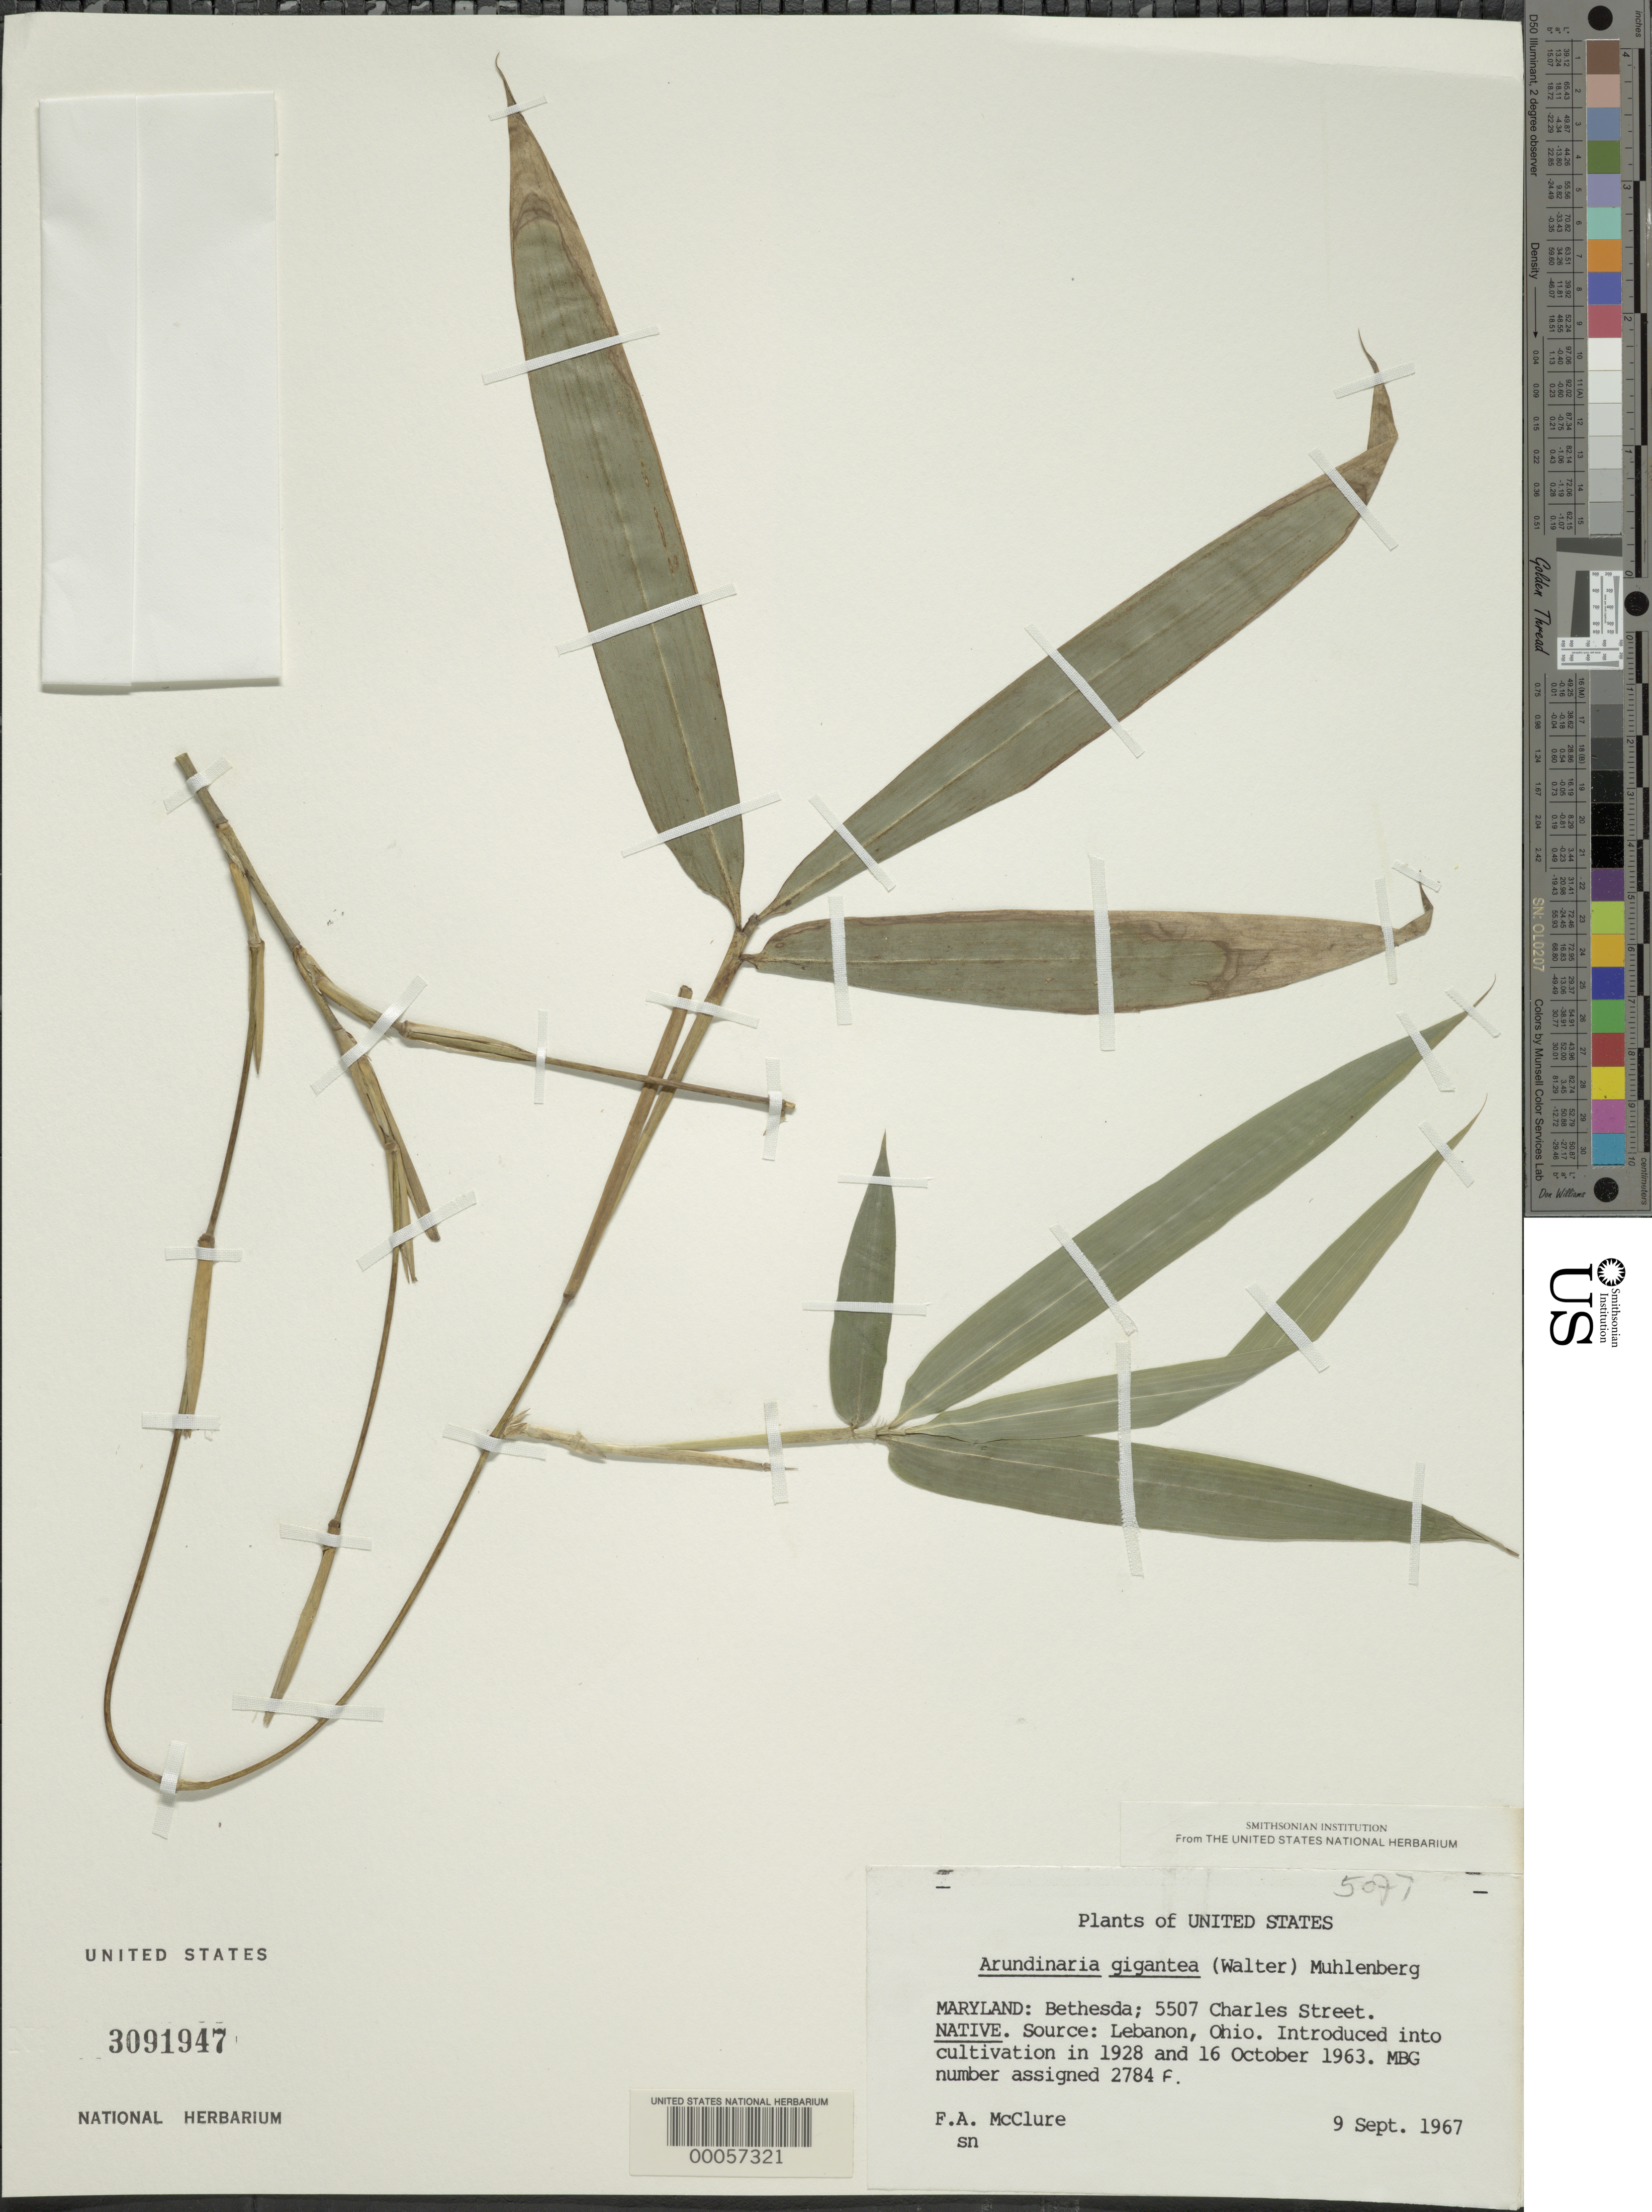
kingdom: Plantae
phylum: Tracheophyta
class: Liliopsida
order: Poales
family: Poaceae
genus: Arundinaria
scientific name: Arundinaria gigantea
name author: (Walter) Muhl.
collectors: F. A. McClure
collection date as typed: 09 Sep 1967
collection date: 1967-09-09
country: United States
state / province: Maryland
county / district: Montgomery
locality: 5507 Charles Street, Bethesda (McClure's garden)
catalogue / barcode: US 3091947